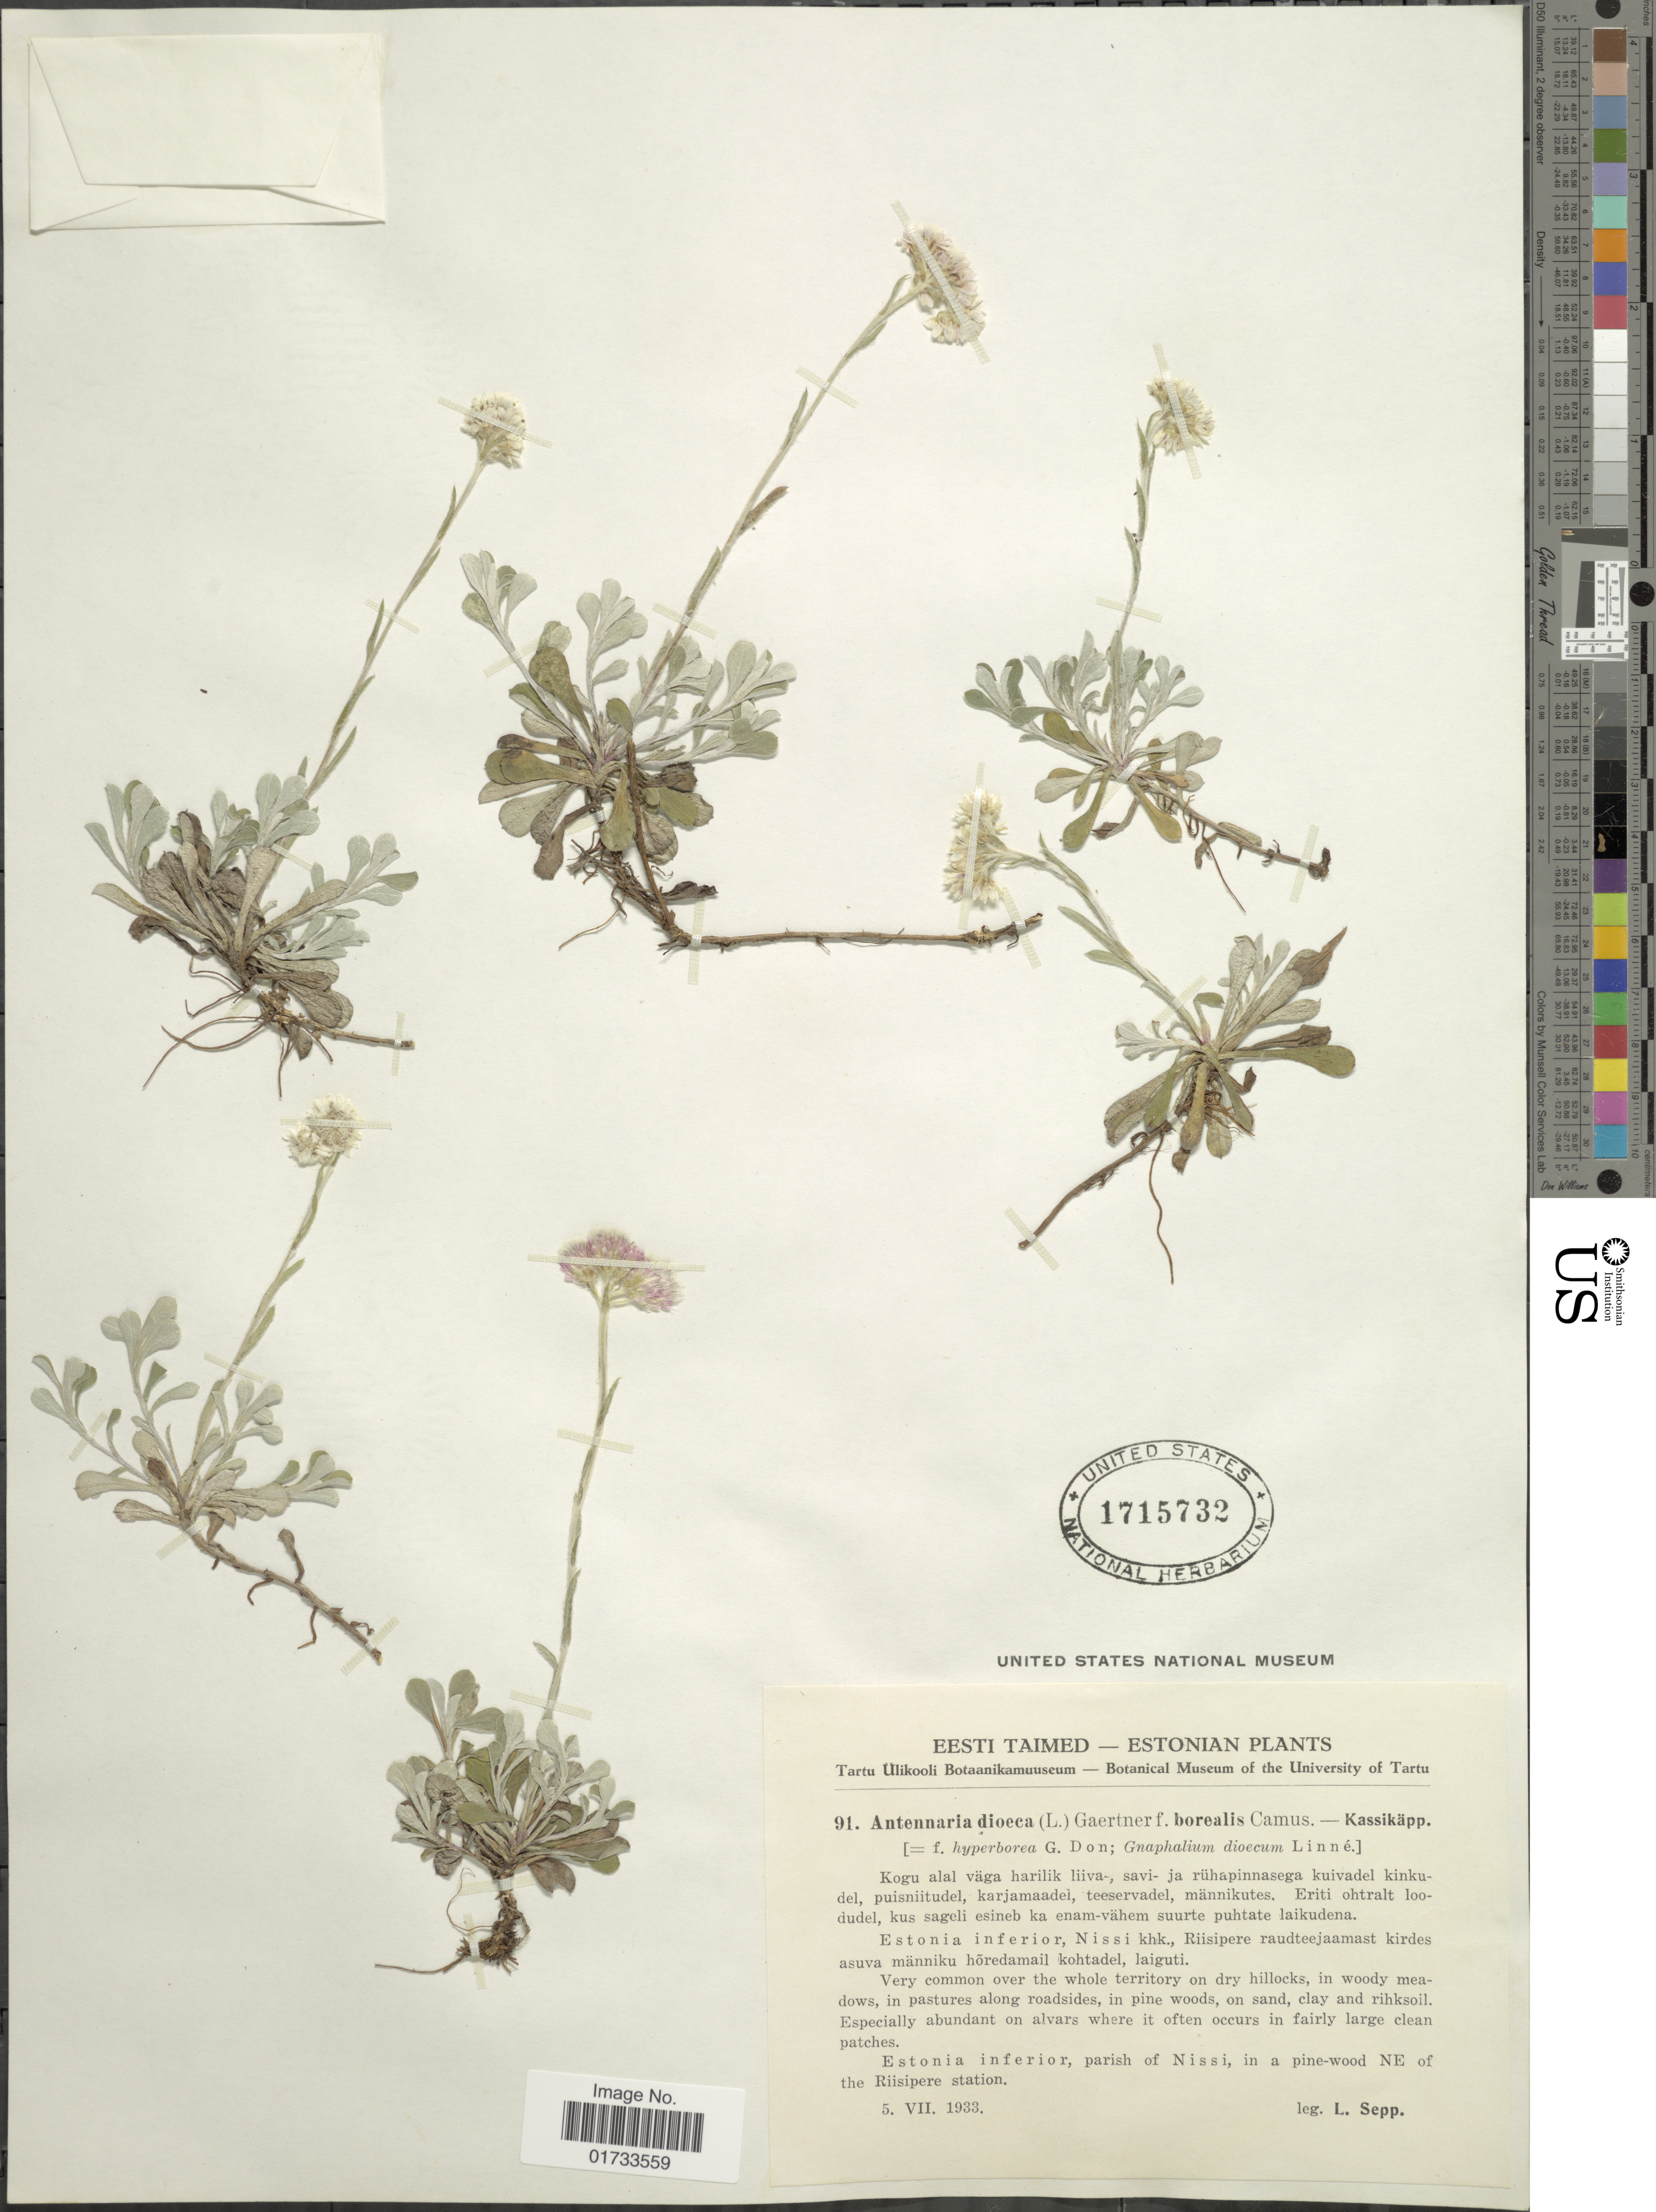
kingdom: Plantae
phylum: Tracheophyta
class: Magnoliopsida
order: Asterales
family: Asteraceae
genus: Antennaria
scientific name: Antennaria dioica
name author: (L.) Gaertn.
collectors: L. Sepp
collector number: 91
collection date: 1933-07-05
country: Estonia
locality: Very common over the whole territory on dry hillocks, in woody meadows , in pastures along roadsides, in pine woods, on sand, clay and rihksol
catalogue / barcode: US 1715732